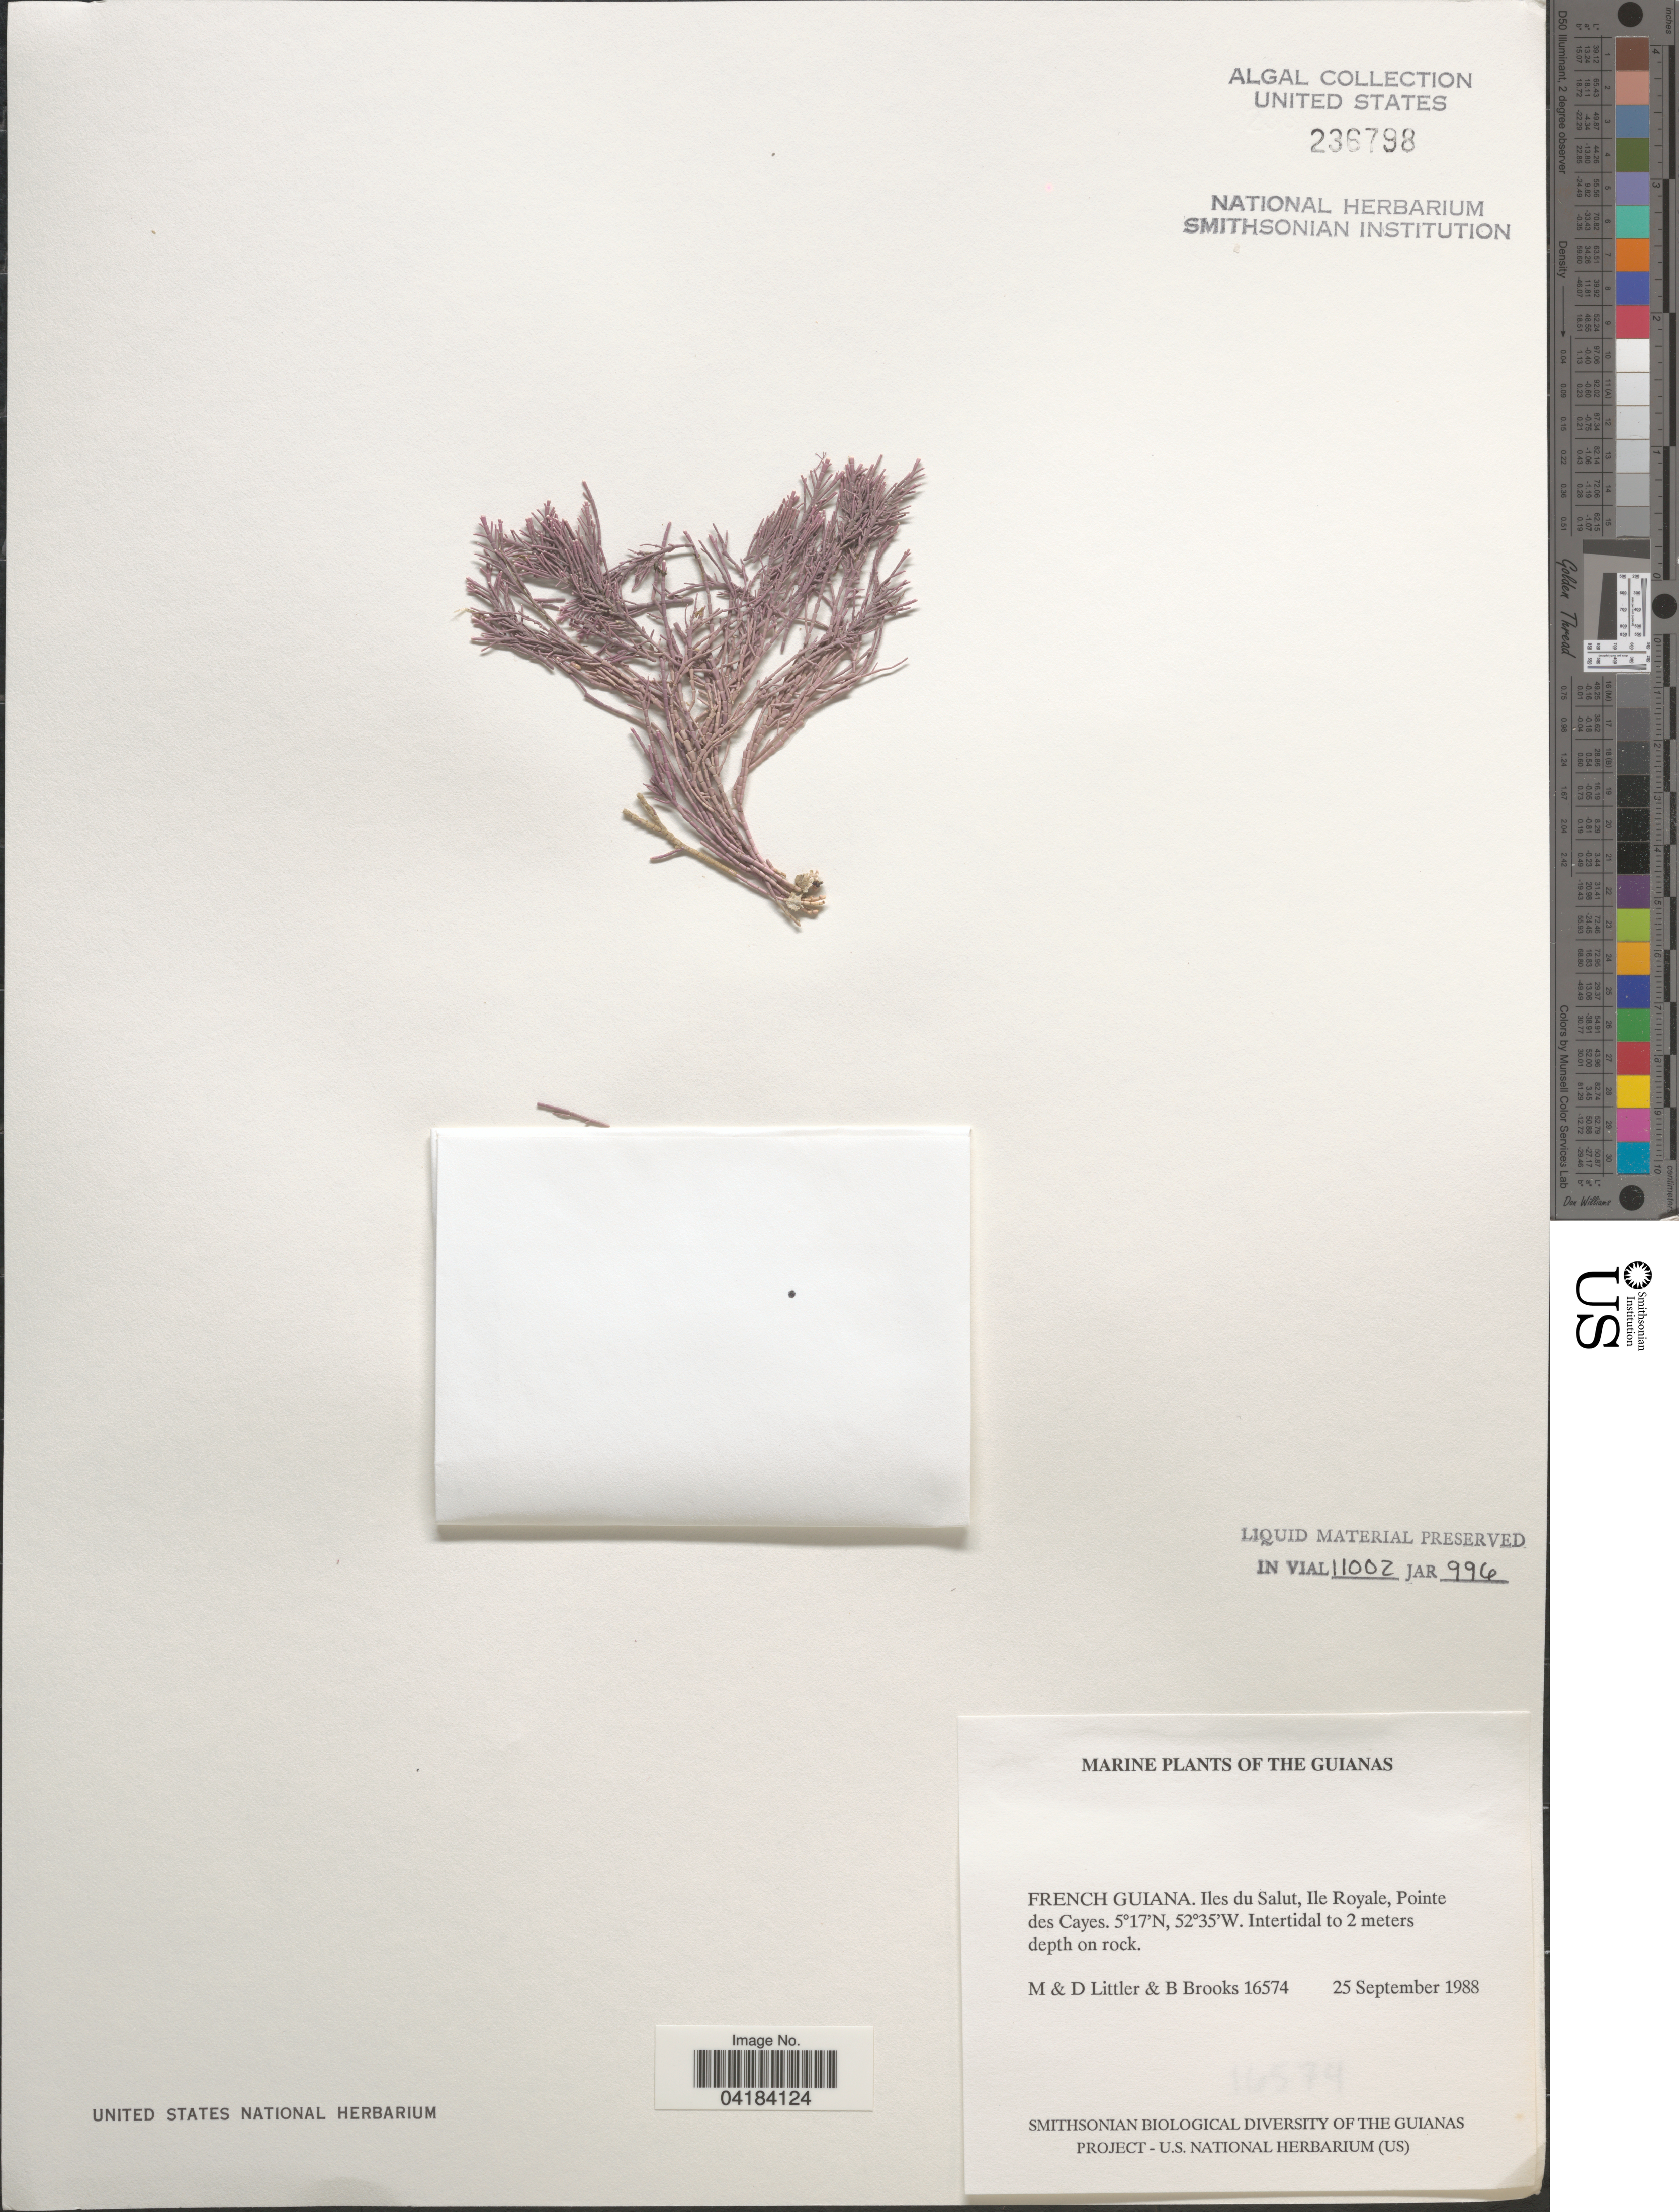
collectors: M. Littler, D. S. Littler & B. Brooks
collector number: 16574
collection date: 1988-09-25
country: French Guiana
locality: The Guianas. Iles du Salut, Ile Royale, Pointe des Cayes.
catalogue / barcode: US 236798